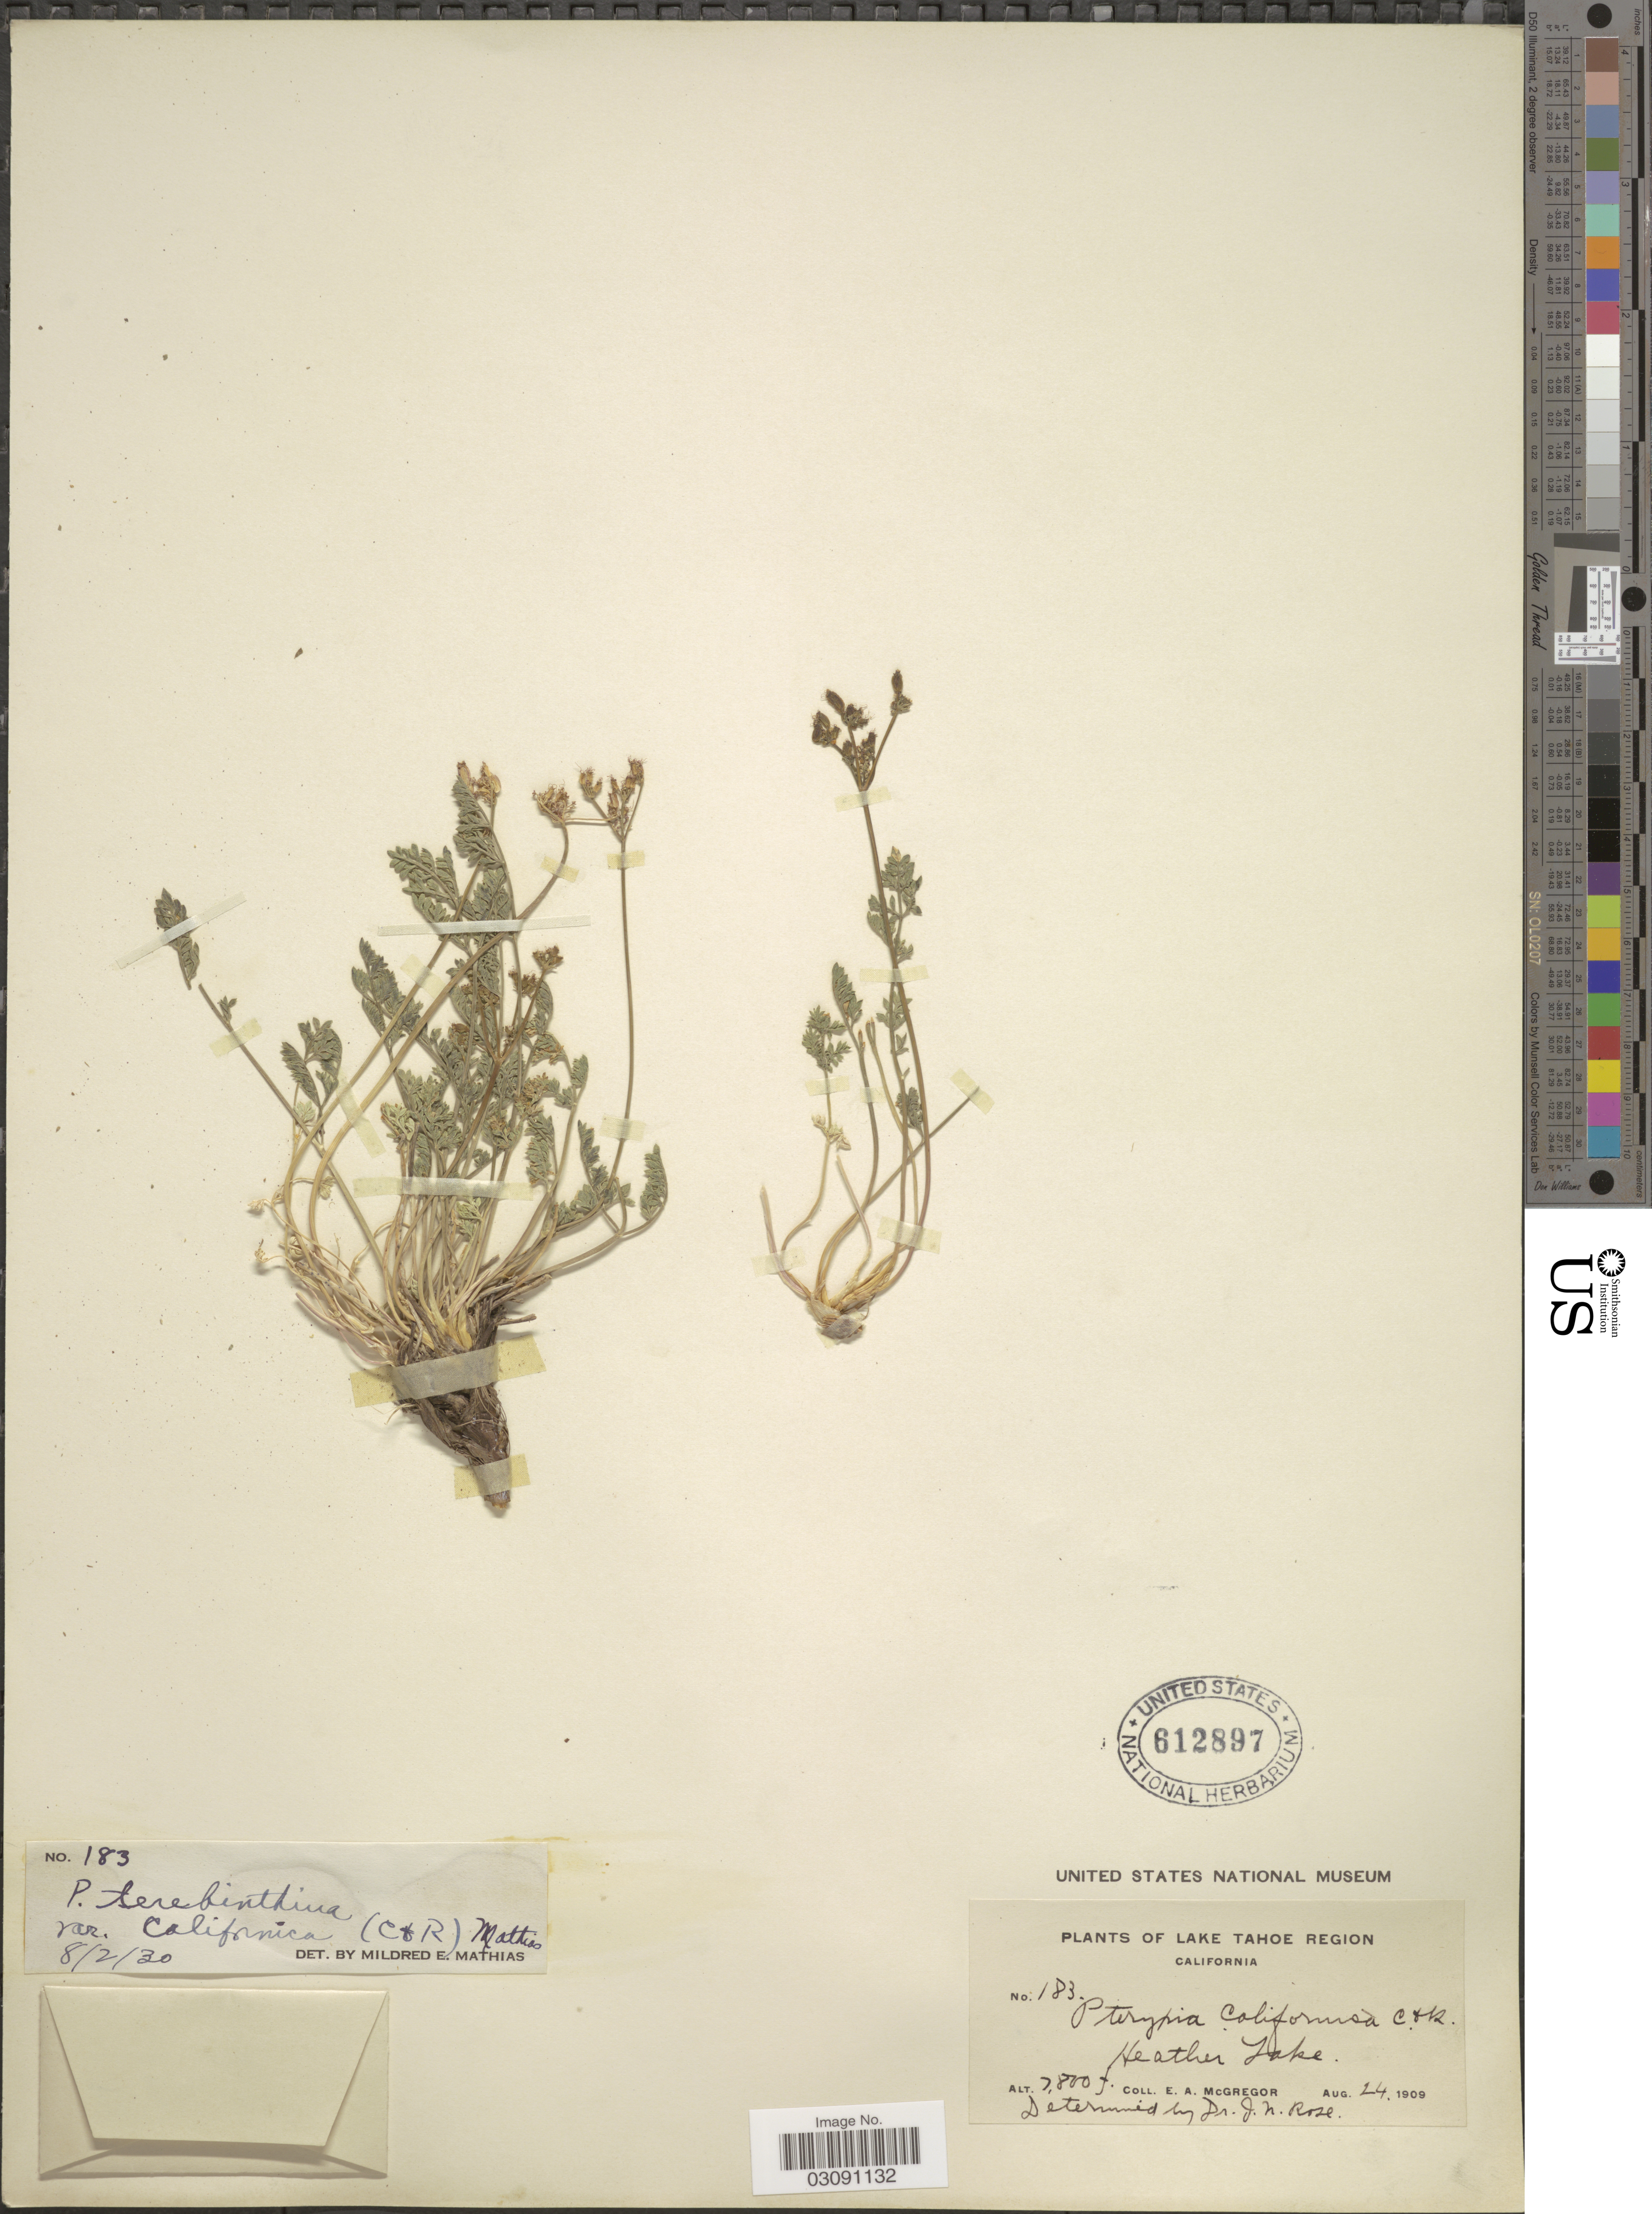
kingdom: Plantae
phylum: Tracheophyta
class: Magnoliopsida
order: Apiales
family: Apiaceae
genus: Pteryxia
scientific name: Pteryxia terebinthina var. californica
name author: (J.M. Coult. & Rose) Mathias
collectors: E. A. McGregor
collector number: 183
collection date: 1909-08-24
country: United States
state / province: California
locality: Lake Tahoe Region, Heather Lake.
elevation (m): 2377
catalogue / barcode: US 612897